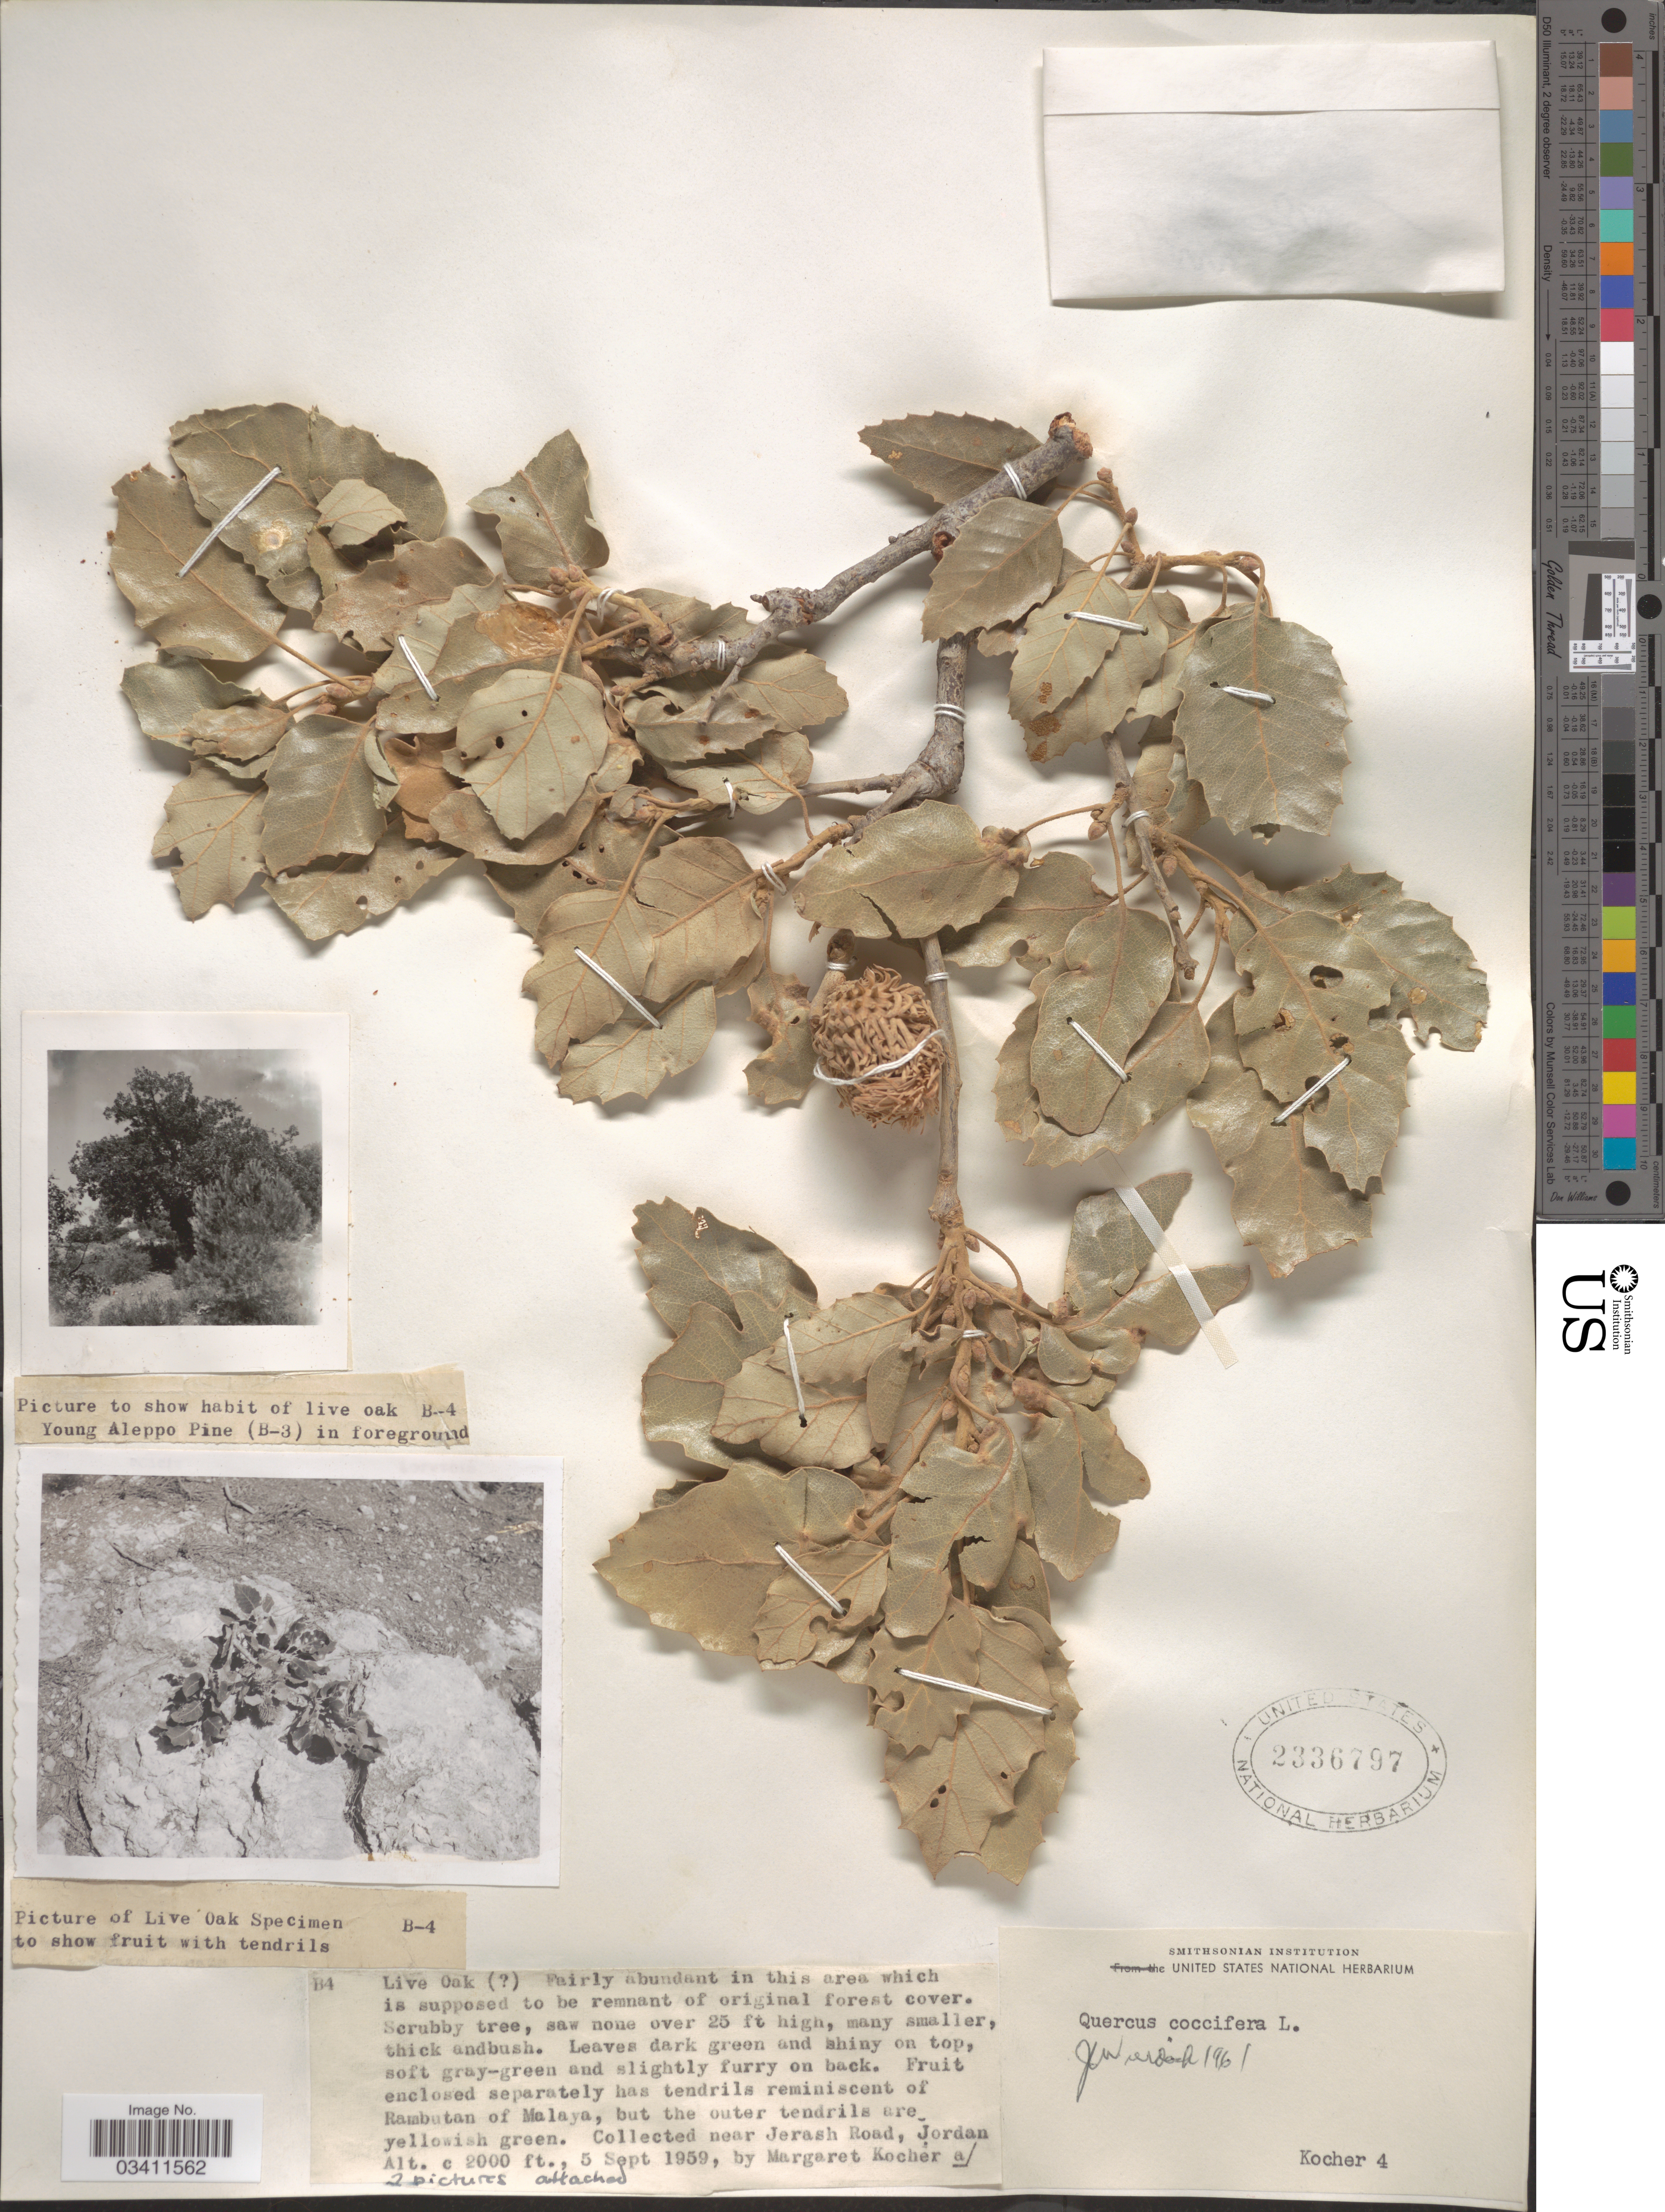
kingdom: Plantae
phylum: Tracheophyta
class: Magnoliopsida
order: Fagales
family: Fagaceae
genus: Quercus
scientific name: Quercus coccifera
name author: L.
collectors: M. Kocher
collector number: B4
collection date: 1959-09-05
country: Jordan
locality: Near Jerash Road.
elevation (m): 610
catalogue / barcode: US 2336797